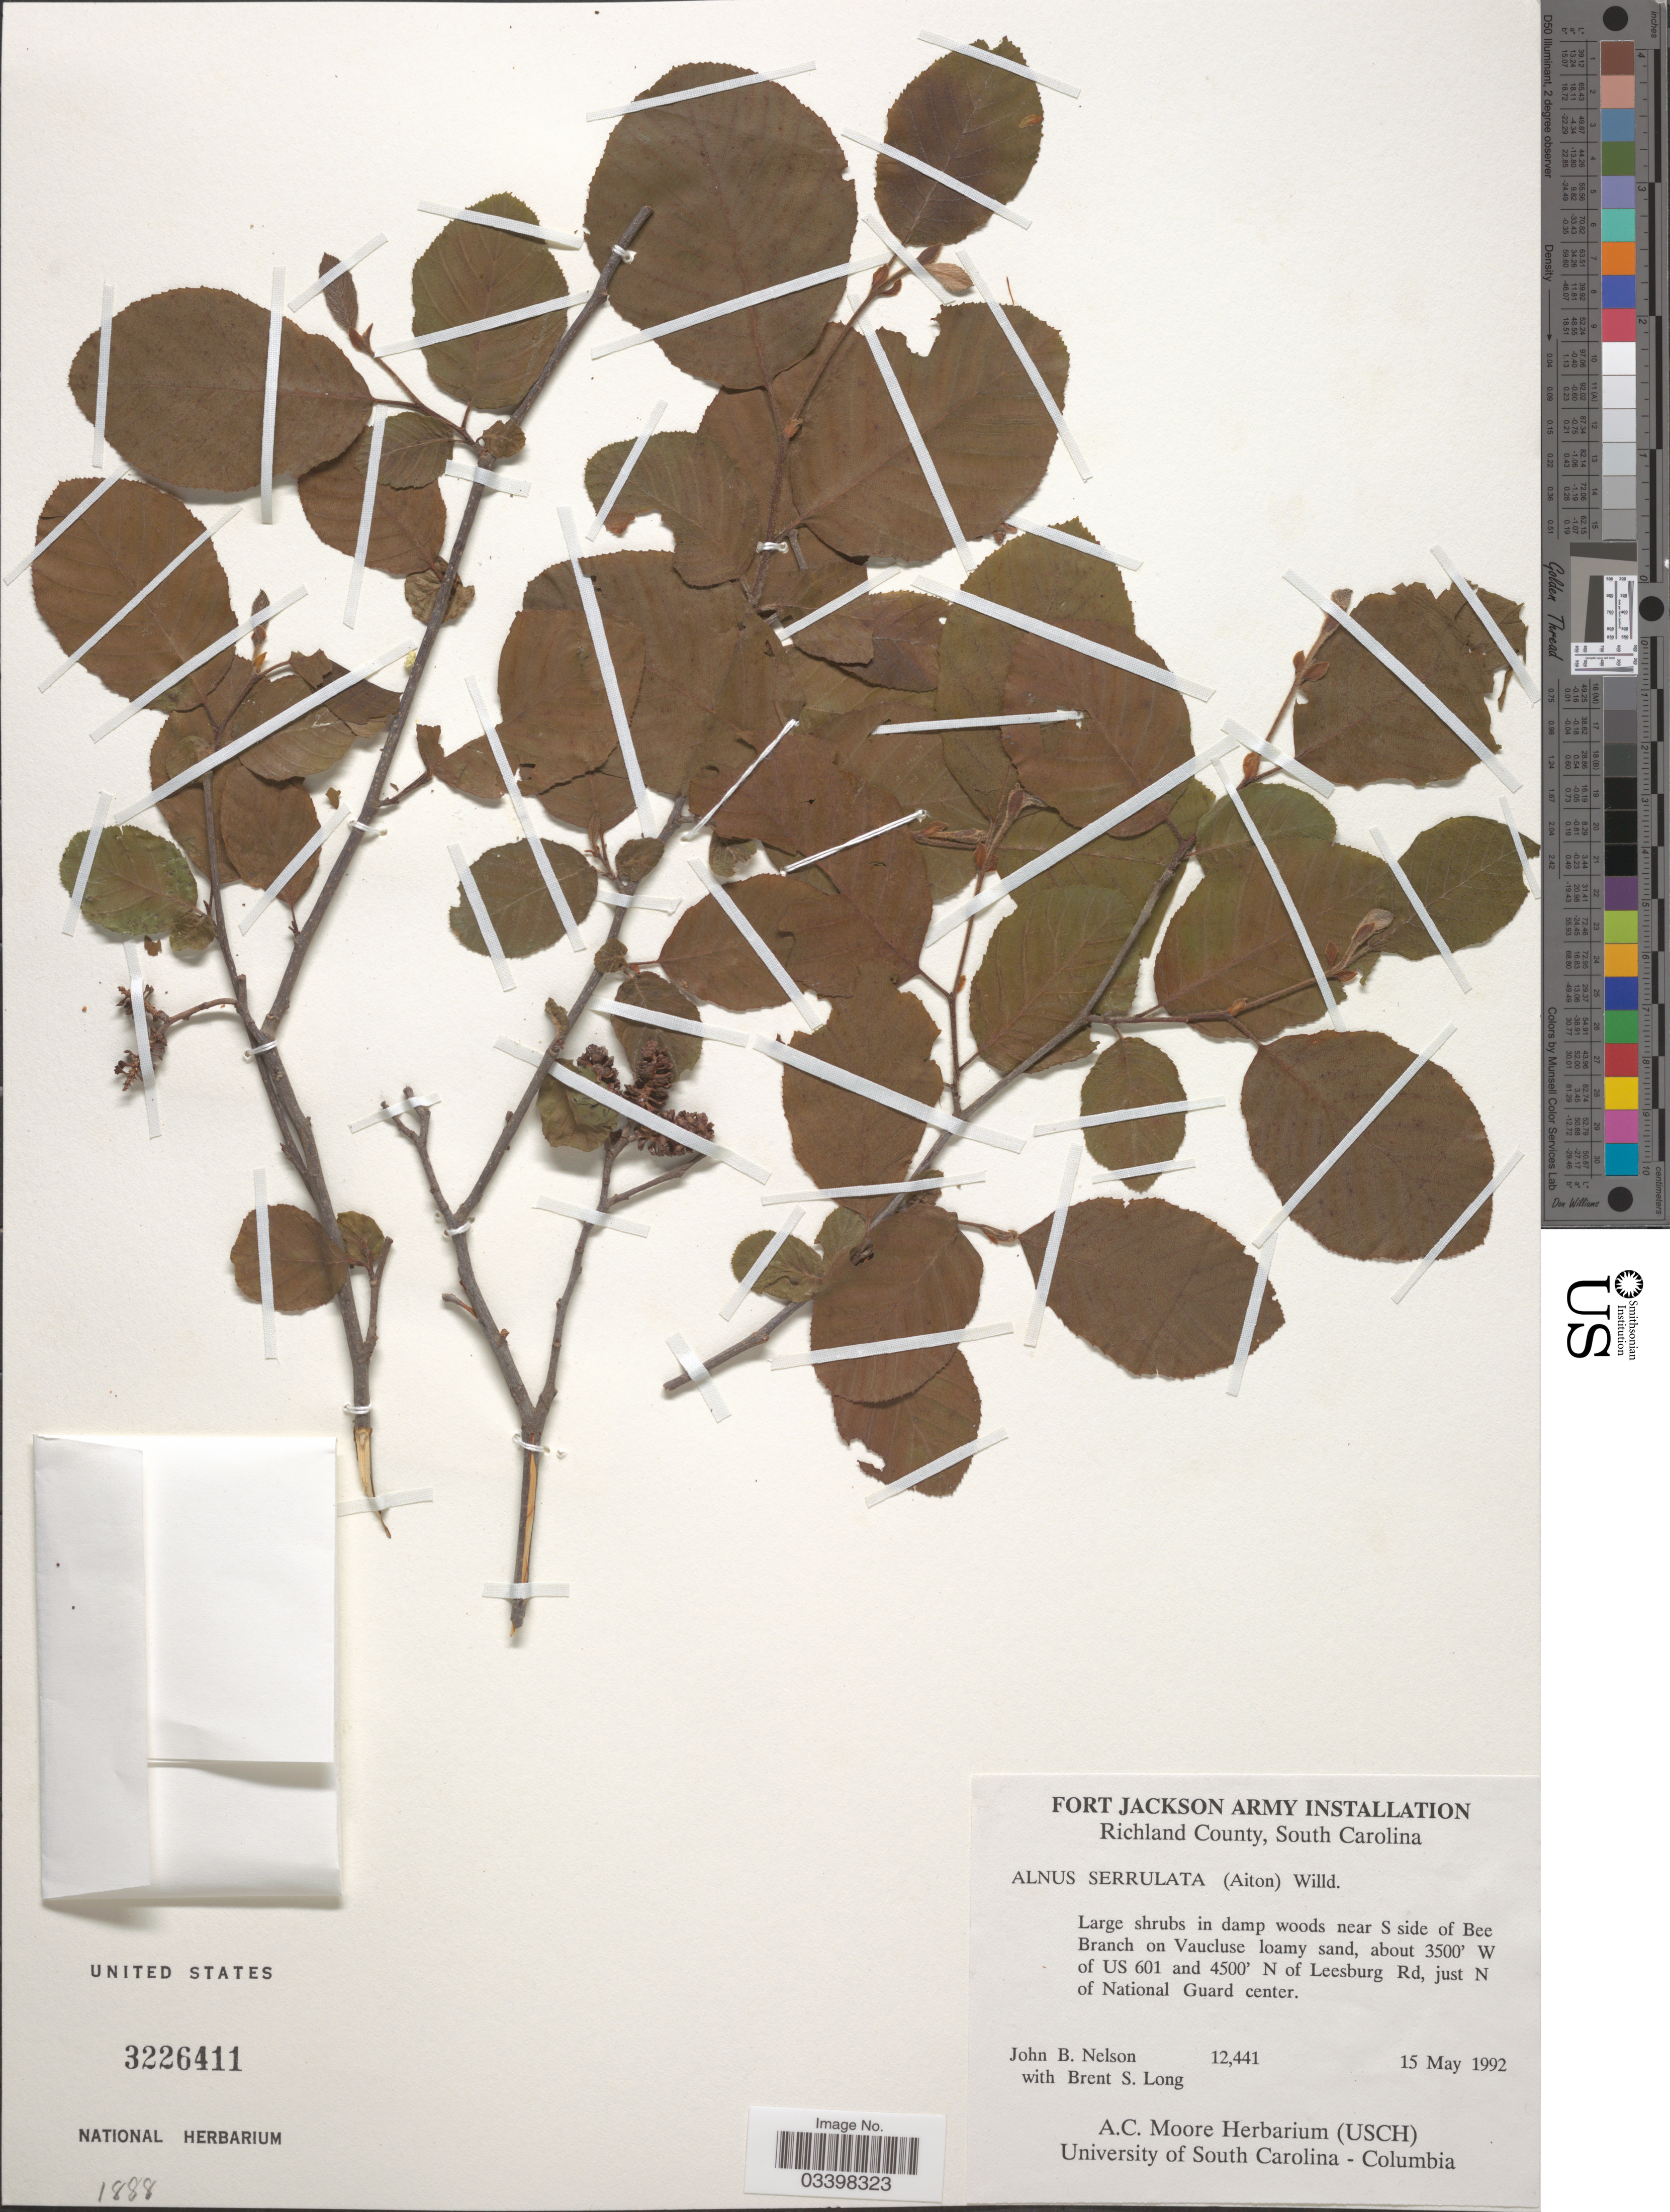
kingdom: Plantae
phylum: Tracheophyta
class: Magnoliopsida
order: Fagales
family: Betulaceae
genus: Alnus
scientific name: Alnus serrulata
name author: (Aiton) Willd.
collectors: J. B. Nelson & B. Long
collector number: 12441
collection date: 1992-05-15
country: United States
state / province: South Carolina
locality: Richland County. Near S side of Bee Branch on Vaucluse loamy sand, about 3500' W of US 601 and 4500' N of Leesburg Rd, just N of National Guard center.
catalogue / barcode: US 3226411